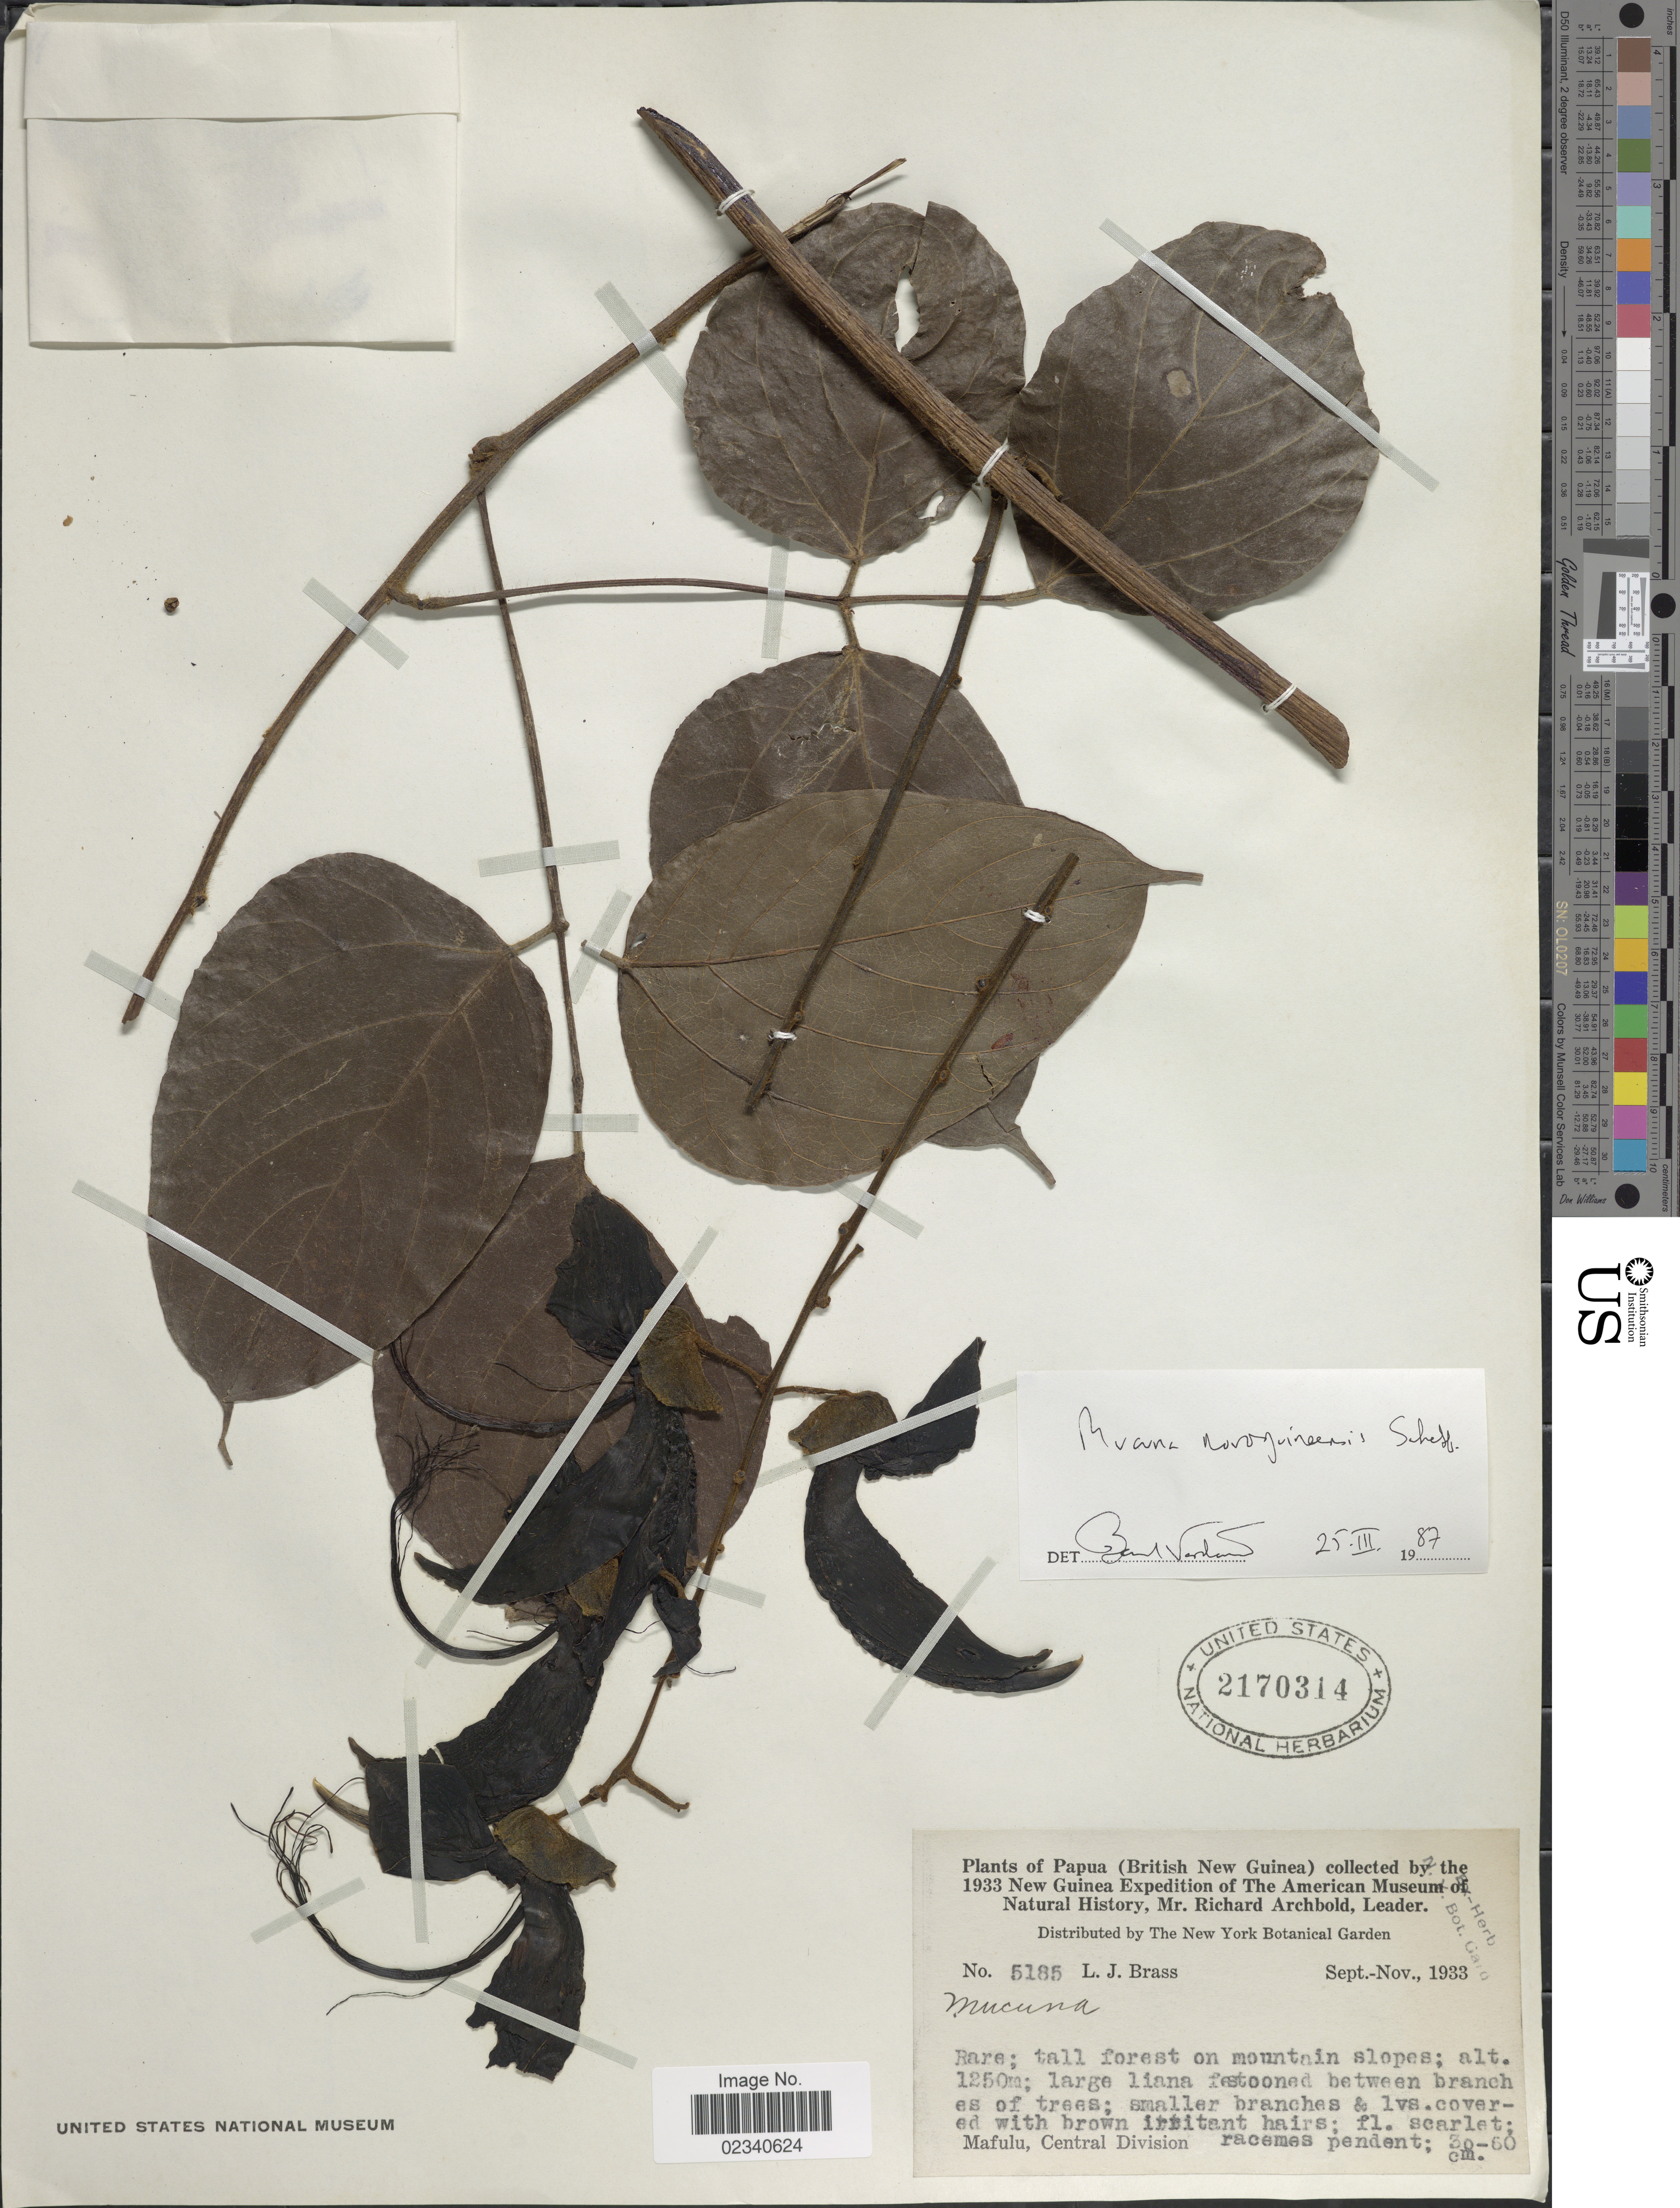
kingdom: Plantae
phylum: Tracheophyta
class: Magnoliopsida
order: Fabales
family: Fabaceae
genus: Mucuna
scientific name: Mucuna nova-guineensis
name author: Scheff.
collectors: L. J. Brass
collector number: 5185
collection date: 1933-09/1933-11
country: Papua New Guinea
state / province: Central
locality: Papua (British New Guinea). Mafulu, Central Division.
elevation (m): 1250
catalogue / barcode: US 2170314